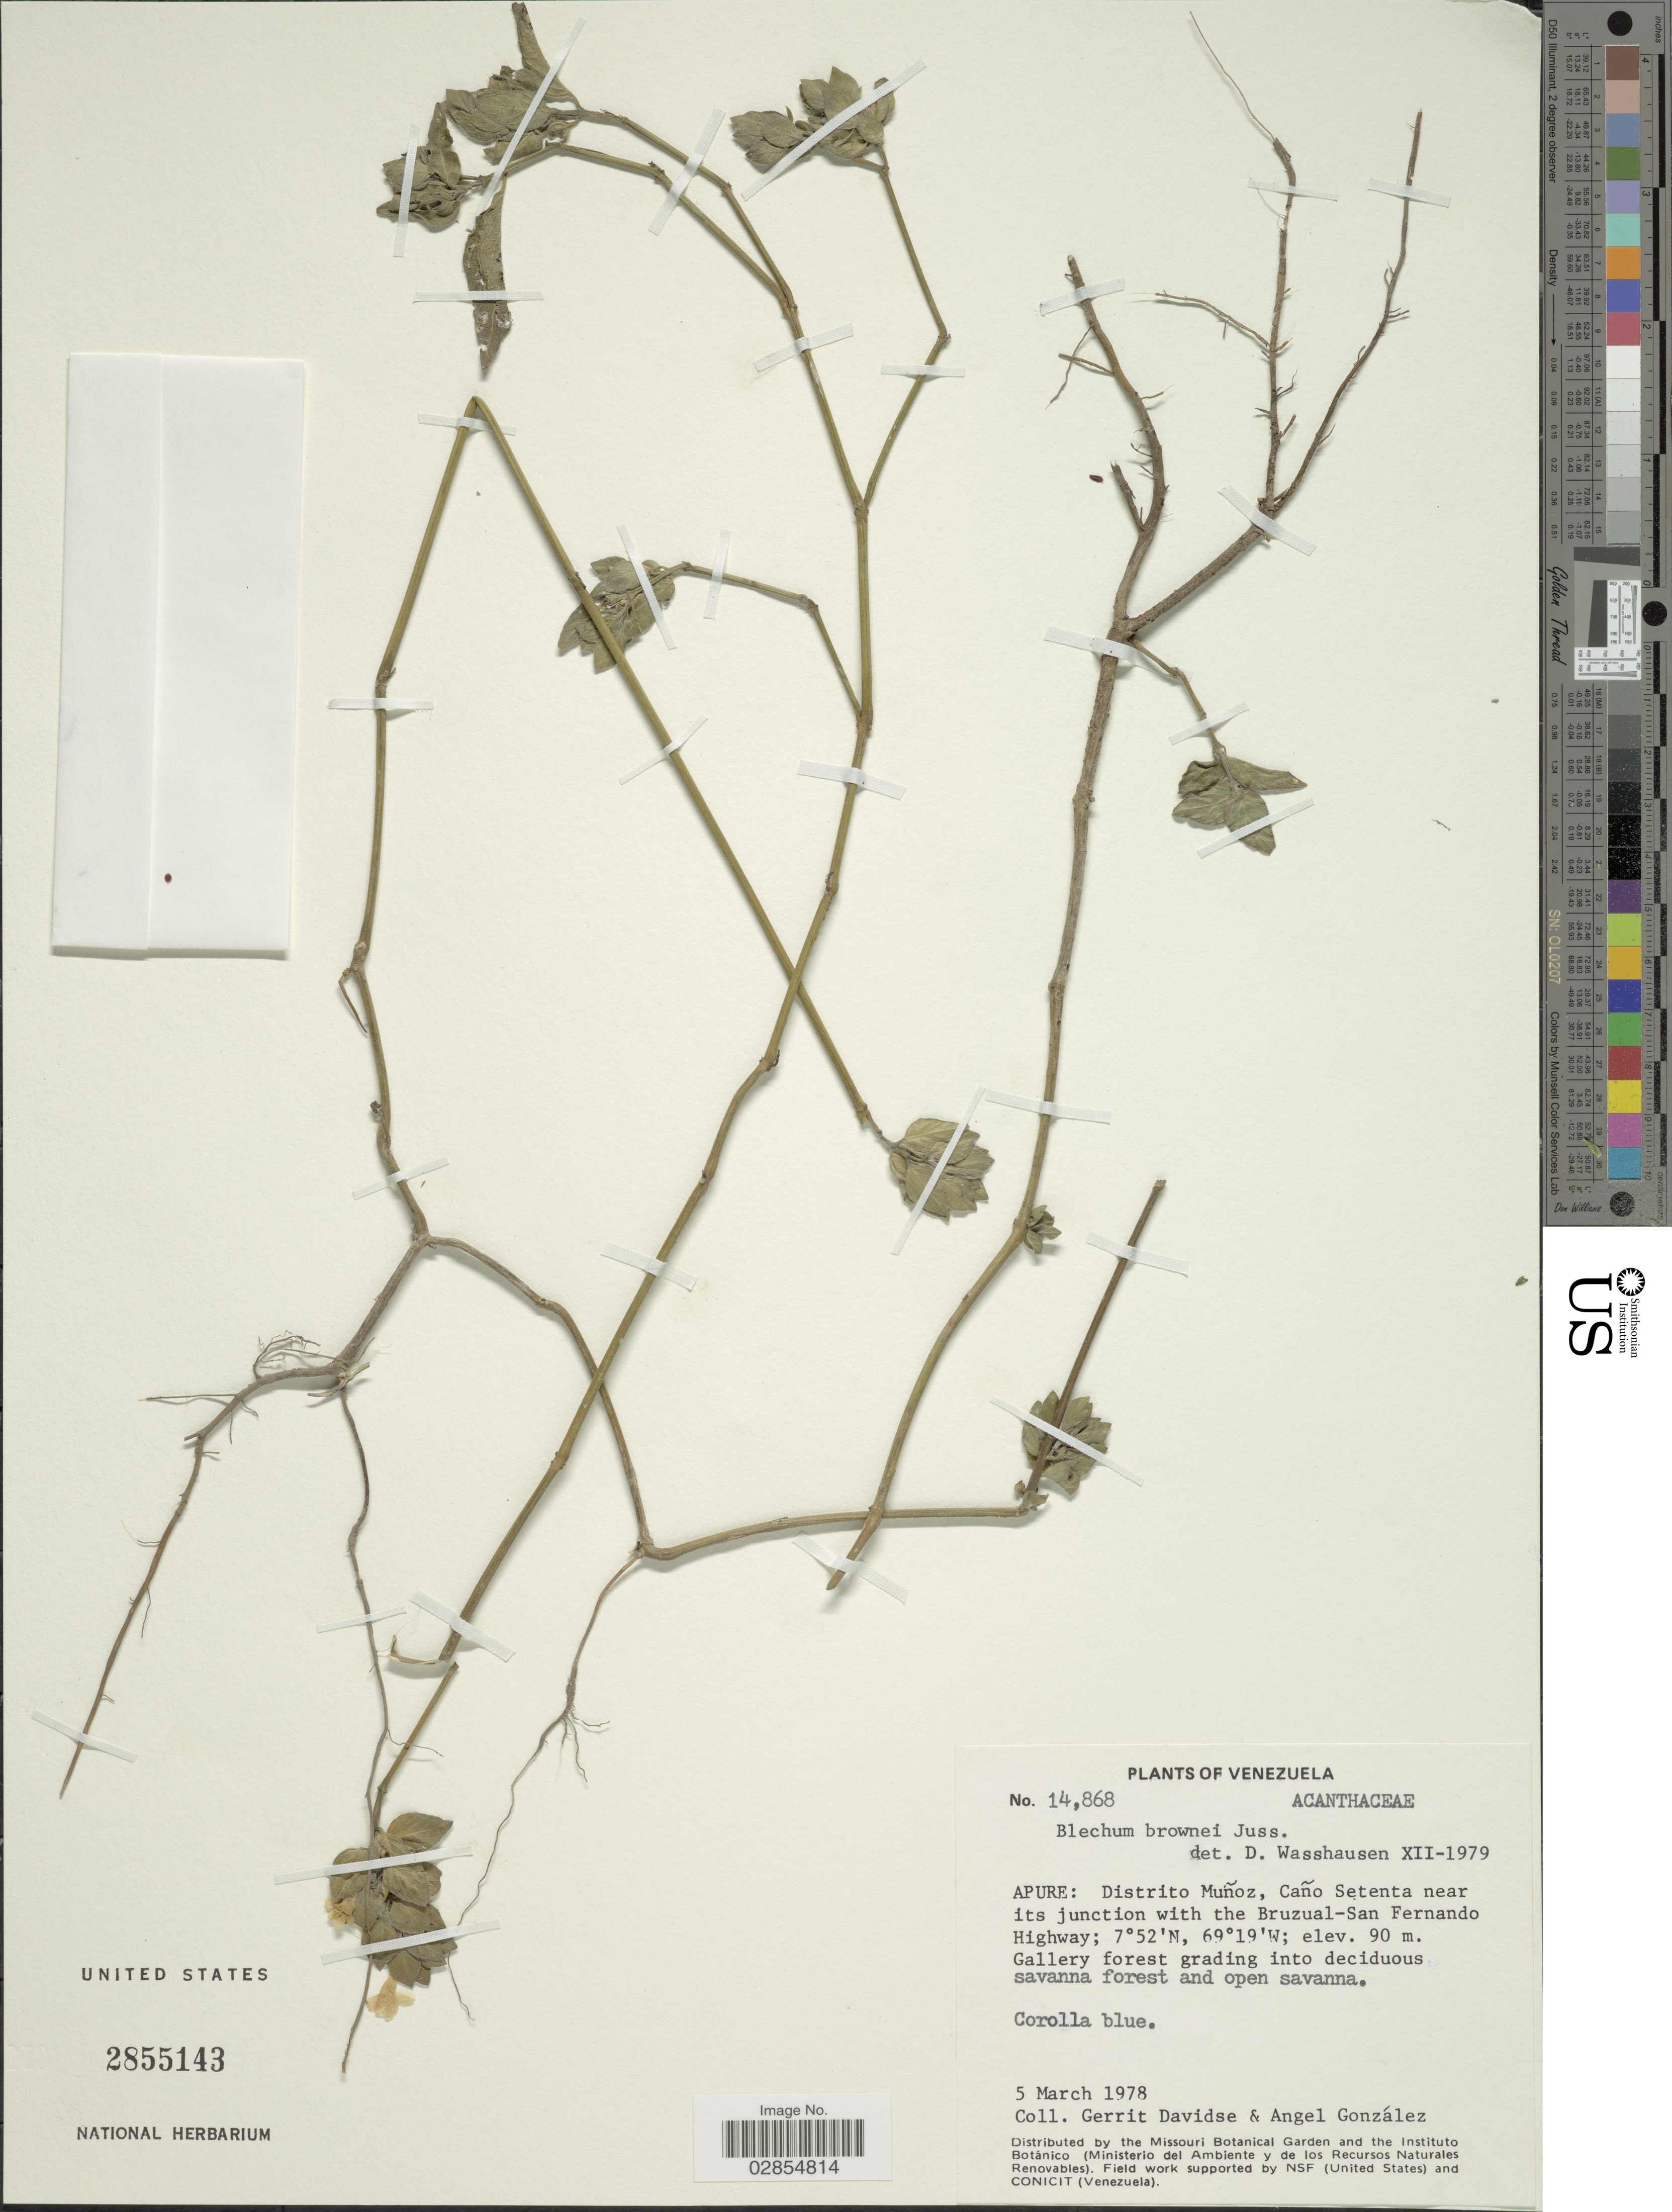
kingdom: Plantae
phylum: Tracheophyta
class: Magnoliopsida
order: Lamiales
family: Acanthaceae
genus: Blechum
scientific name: Blechum pyramidatum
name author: (Lam.) Urb.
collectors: G. Davidse & A. C. González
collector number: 14868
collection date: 1978-03-05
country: Venezuela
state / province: Apure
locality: Apure: Distrito Muñoz, Caño Setenta near its junction with the Bruzual-San Fernando Highway.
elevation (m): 90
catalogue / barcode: US 2855143